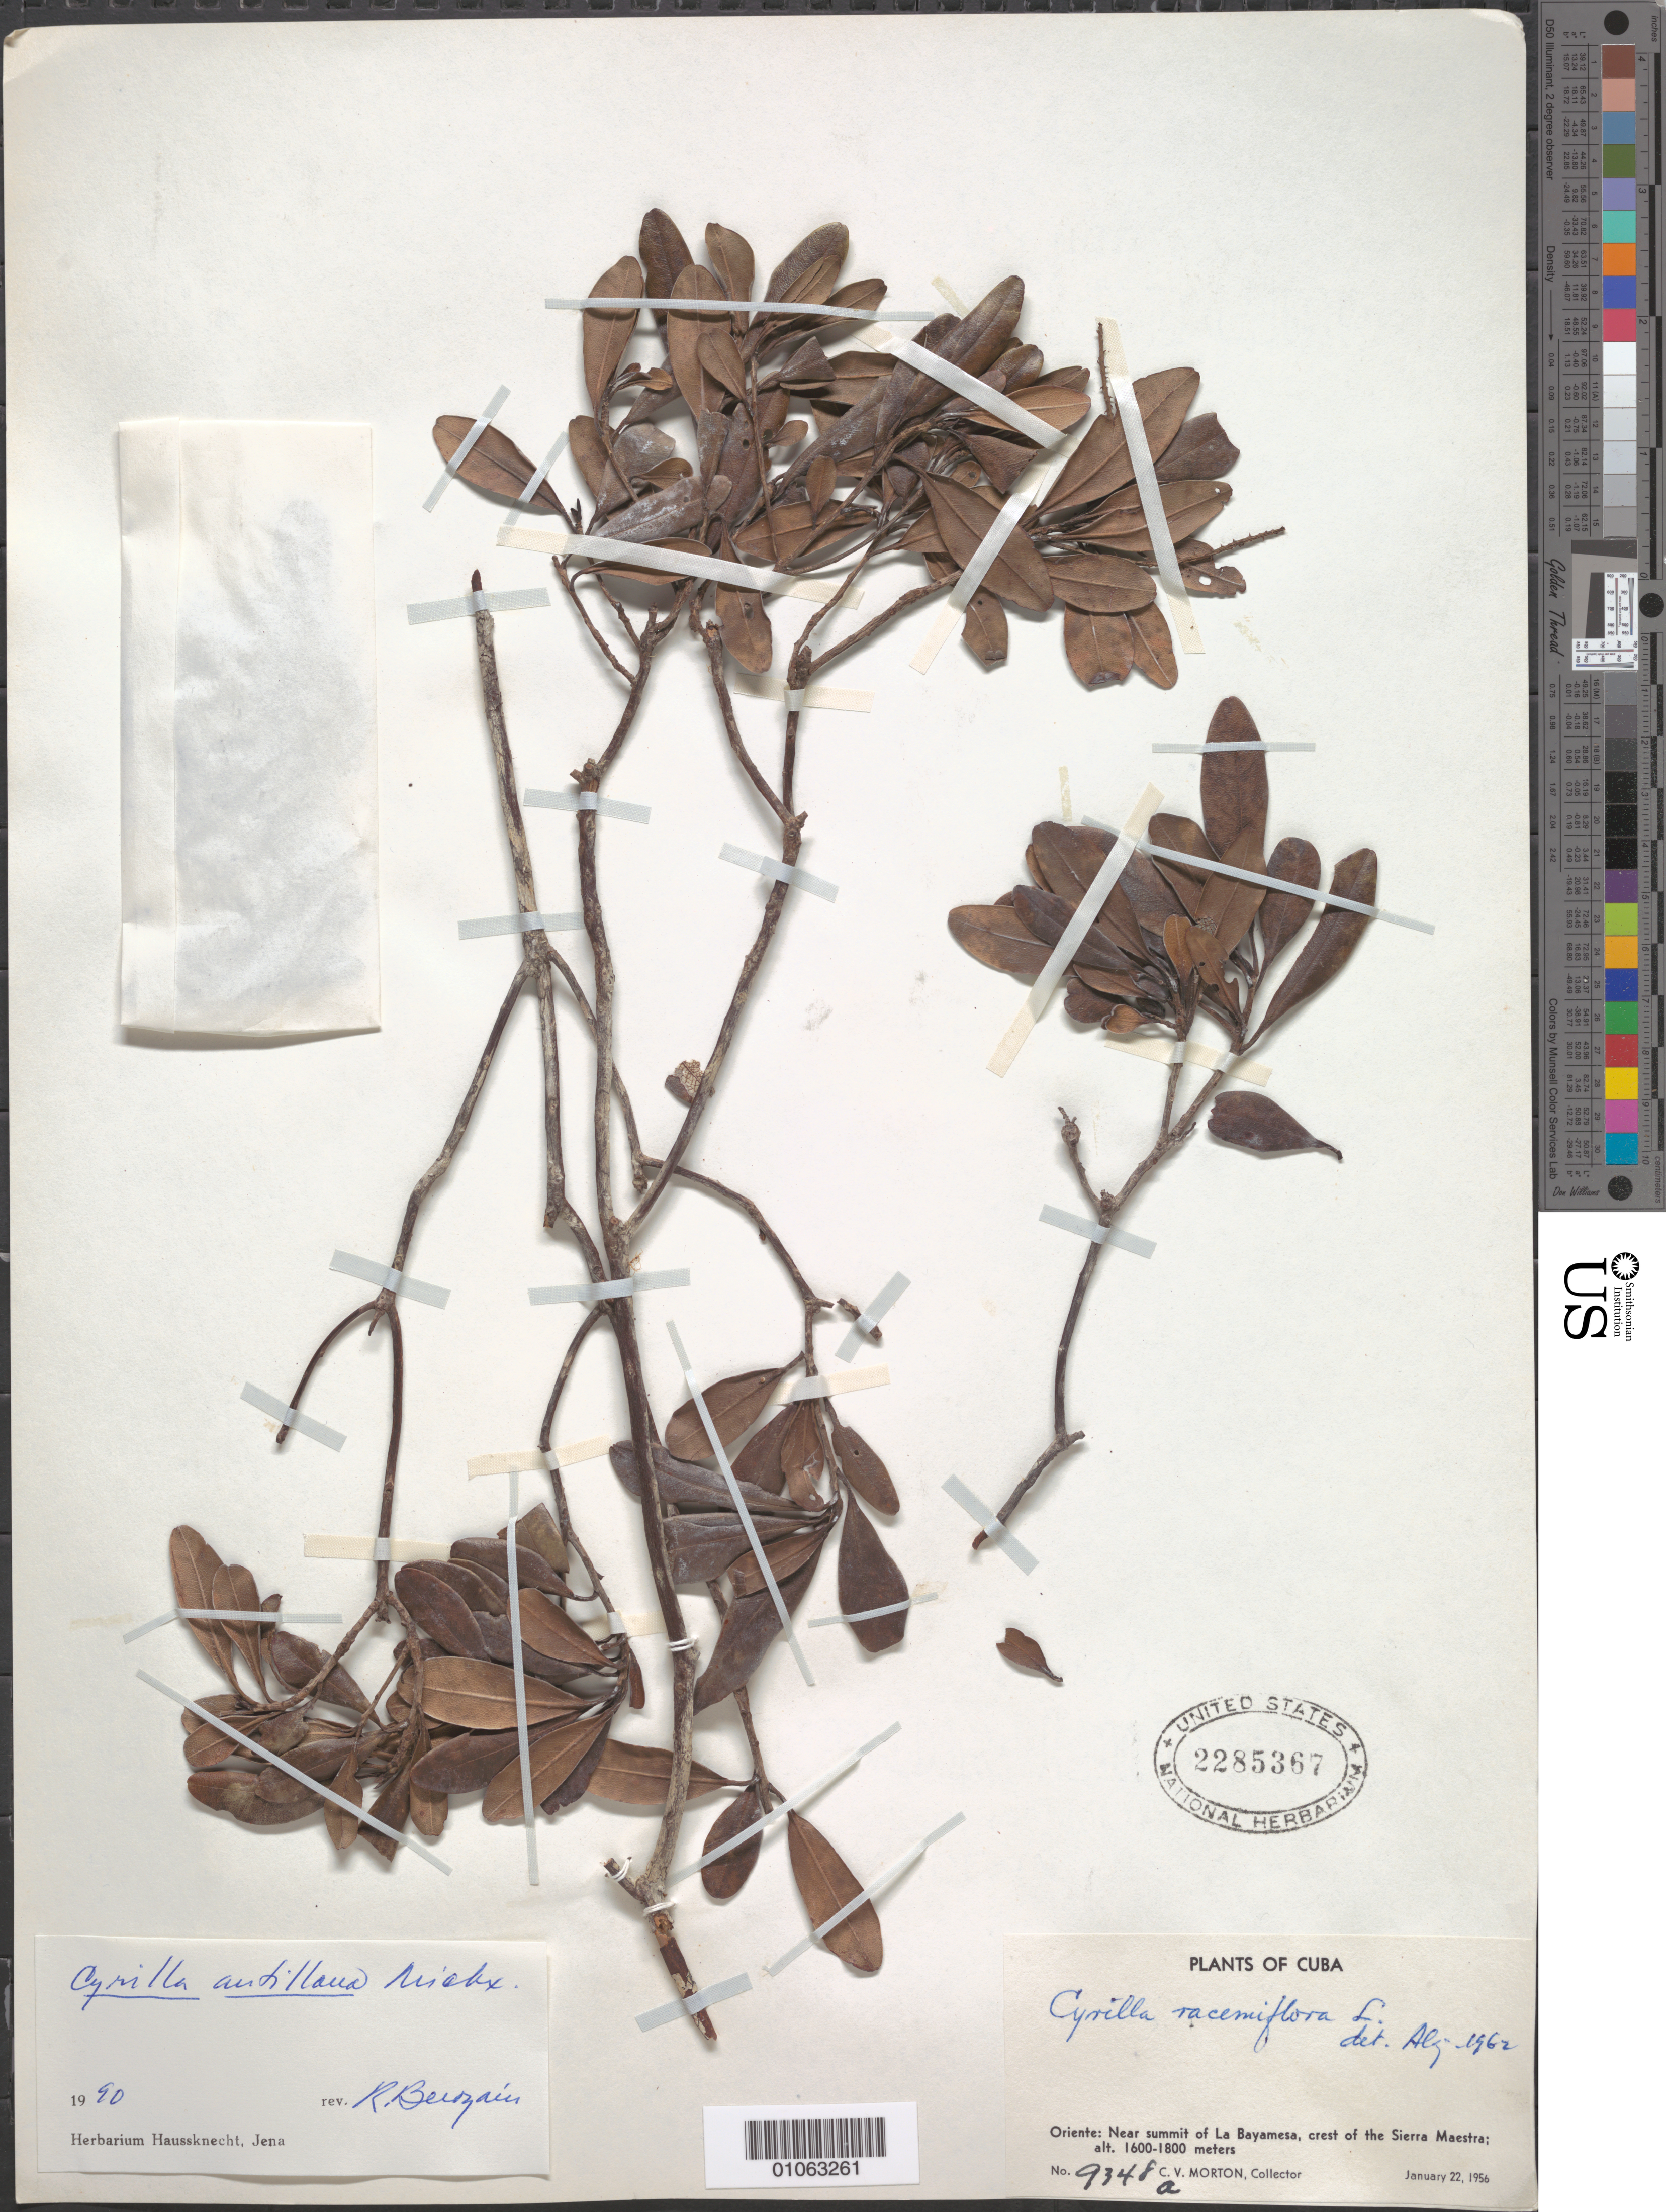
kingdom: Plantae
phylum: Tracheophyta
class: Magnoliopsida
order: Ericales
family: Cyrillaceae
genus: Cyrilla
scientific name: Cyrilla antillana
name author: Michx.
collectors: C. V. Morton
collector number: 9348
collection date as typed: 22 Jan 1956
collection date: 1956-01-22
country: Cuba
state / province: Oriente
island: Cuba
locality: Near summit of La Bayamesa, crest of the Sierra Maestra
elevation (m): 1600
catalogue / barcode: US 2285367